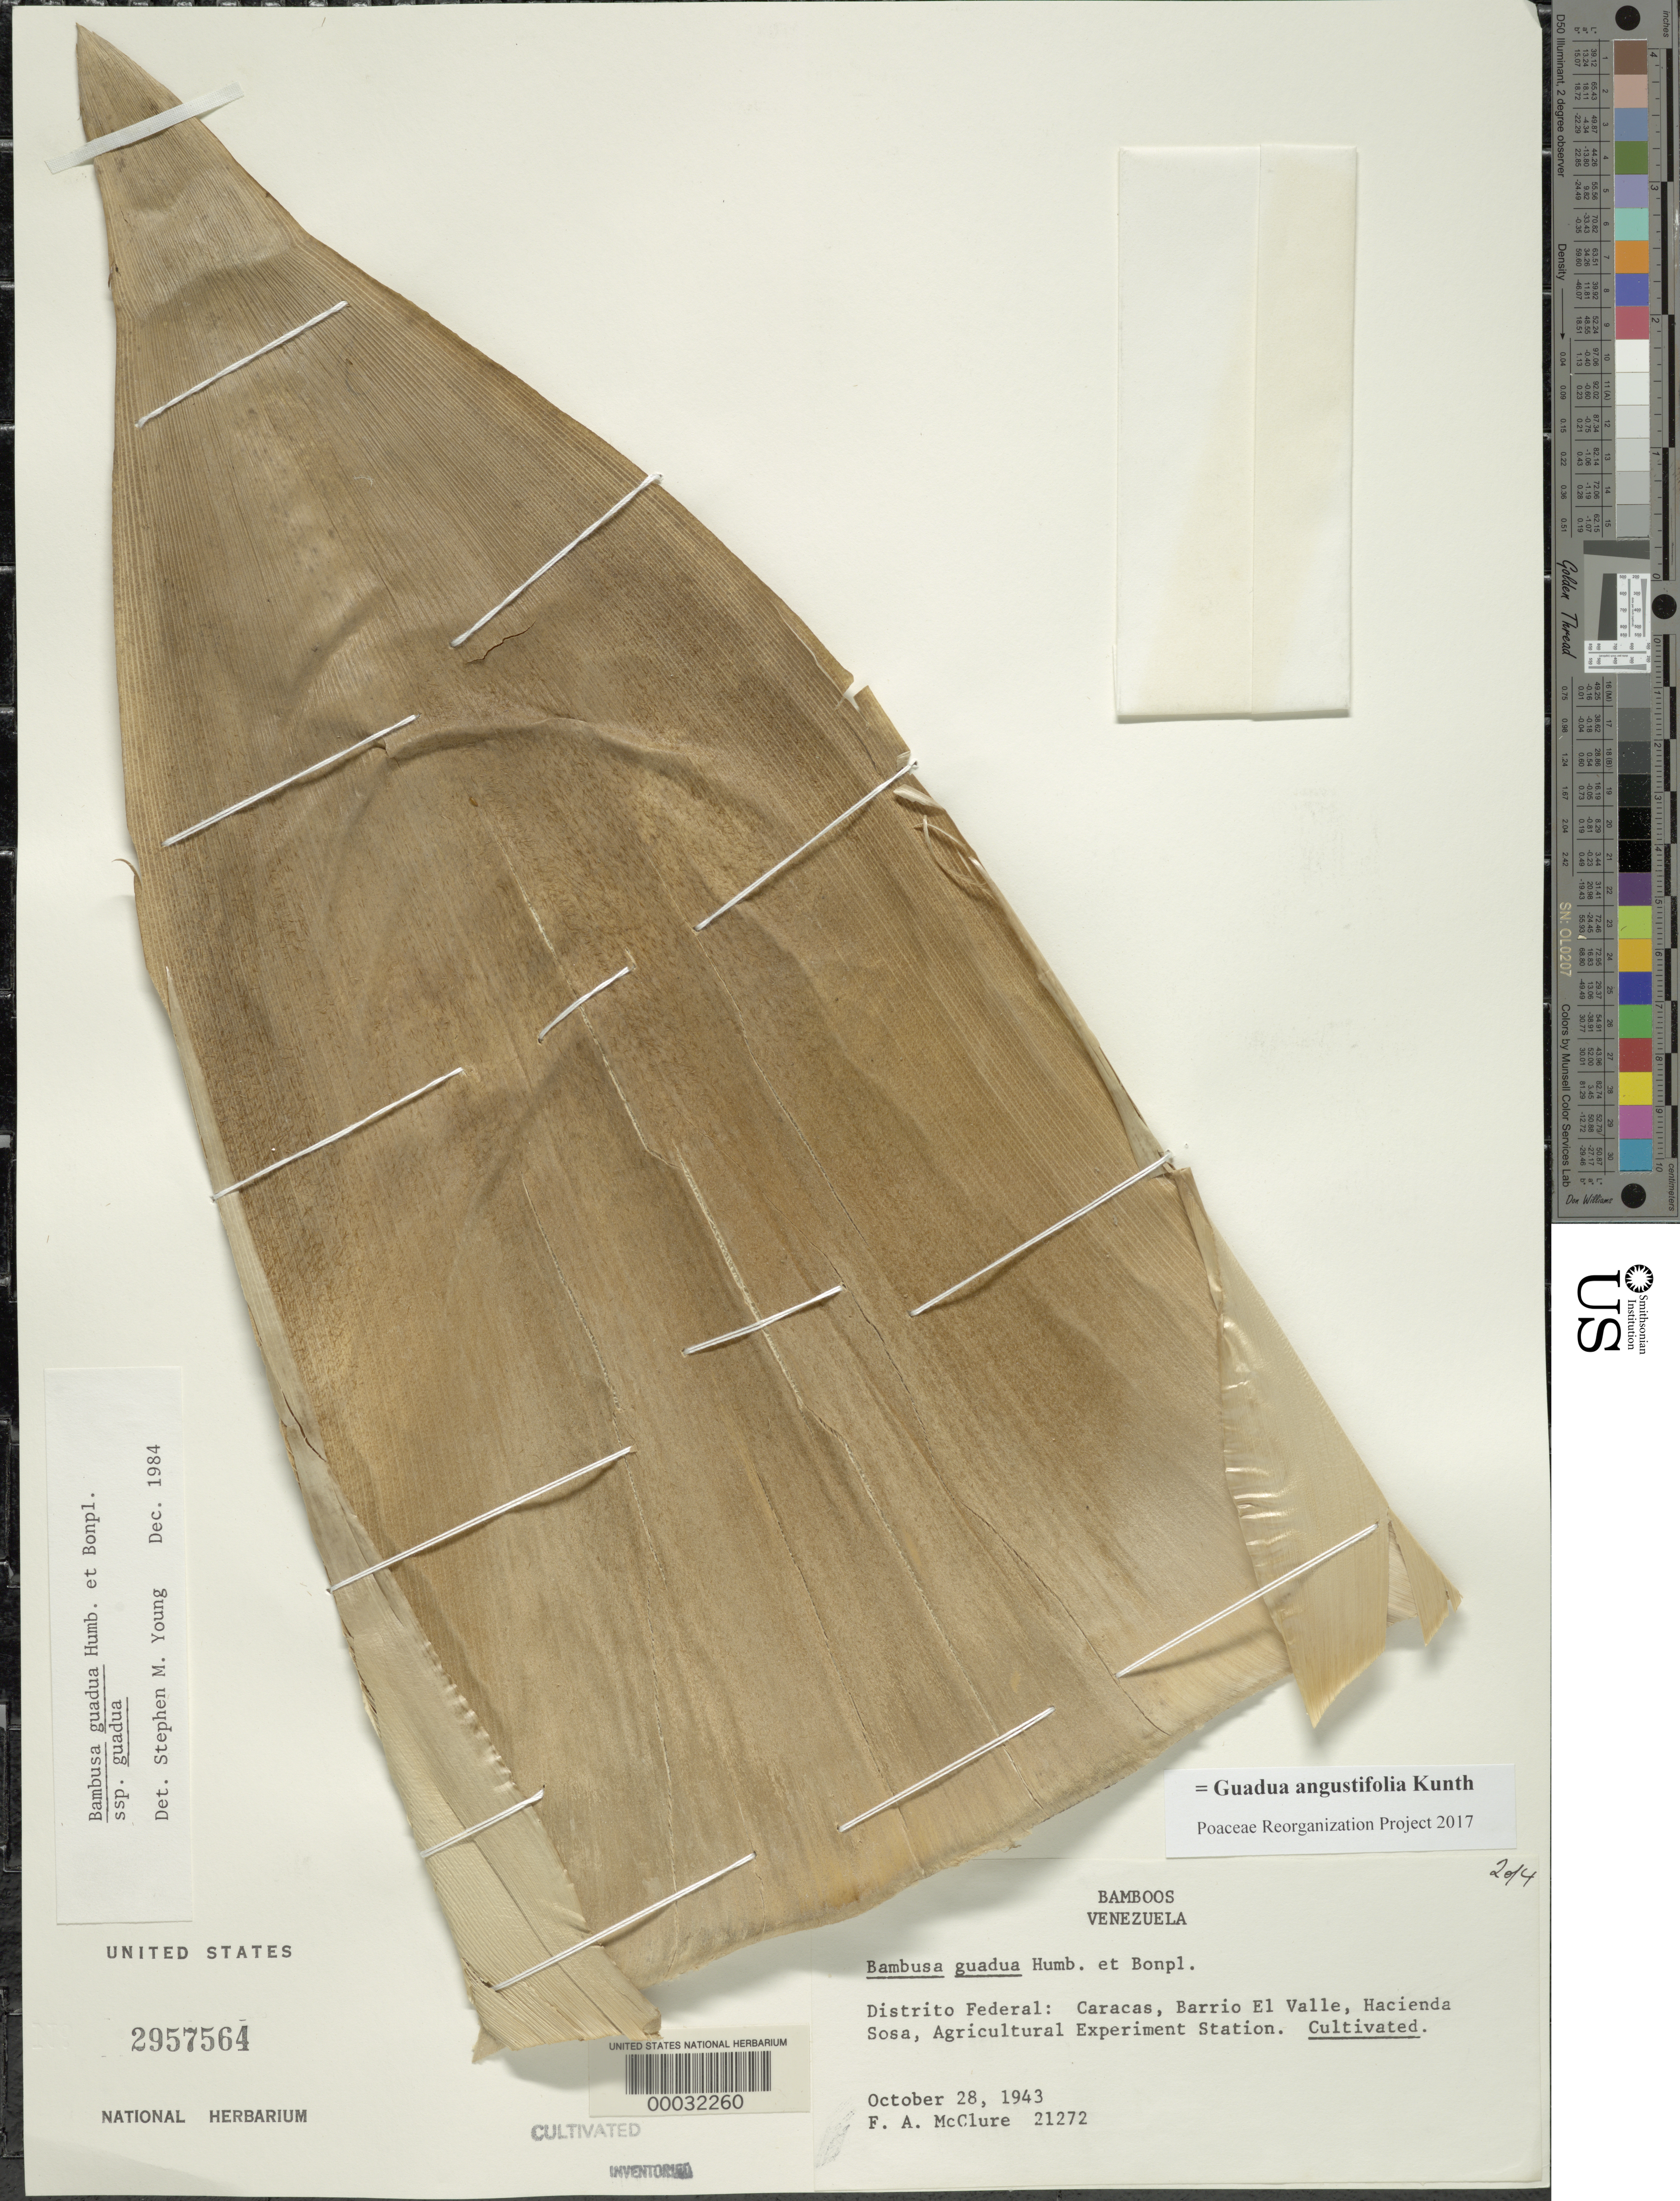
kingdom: Plantae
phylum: Tracheophyta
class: Liliopsida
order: Poales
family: Poaceae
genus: Guadua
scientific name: Guadua angustifolia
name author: Kunth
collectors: F. A. McClure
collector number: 21272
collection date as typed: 28 Oct 1943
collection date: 1943-10-28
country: Venezuela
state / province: Distrito Federal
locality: Caracas, Barrio El Valle, Hacienda Sosa, Agricultural Experiment Station.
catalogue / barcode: US 2957564